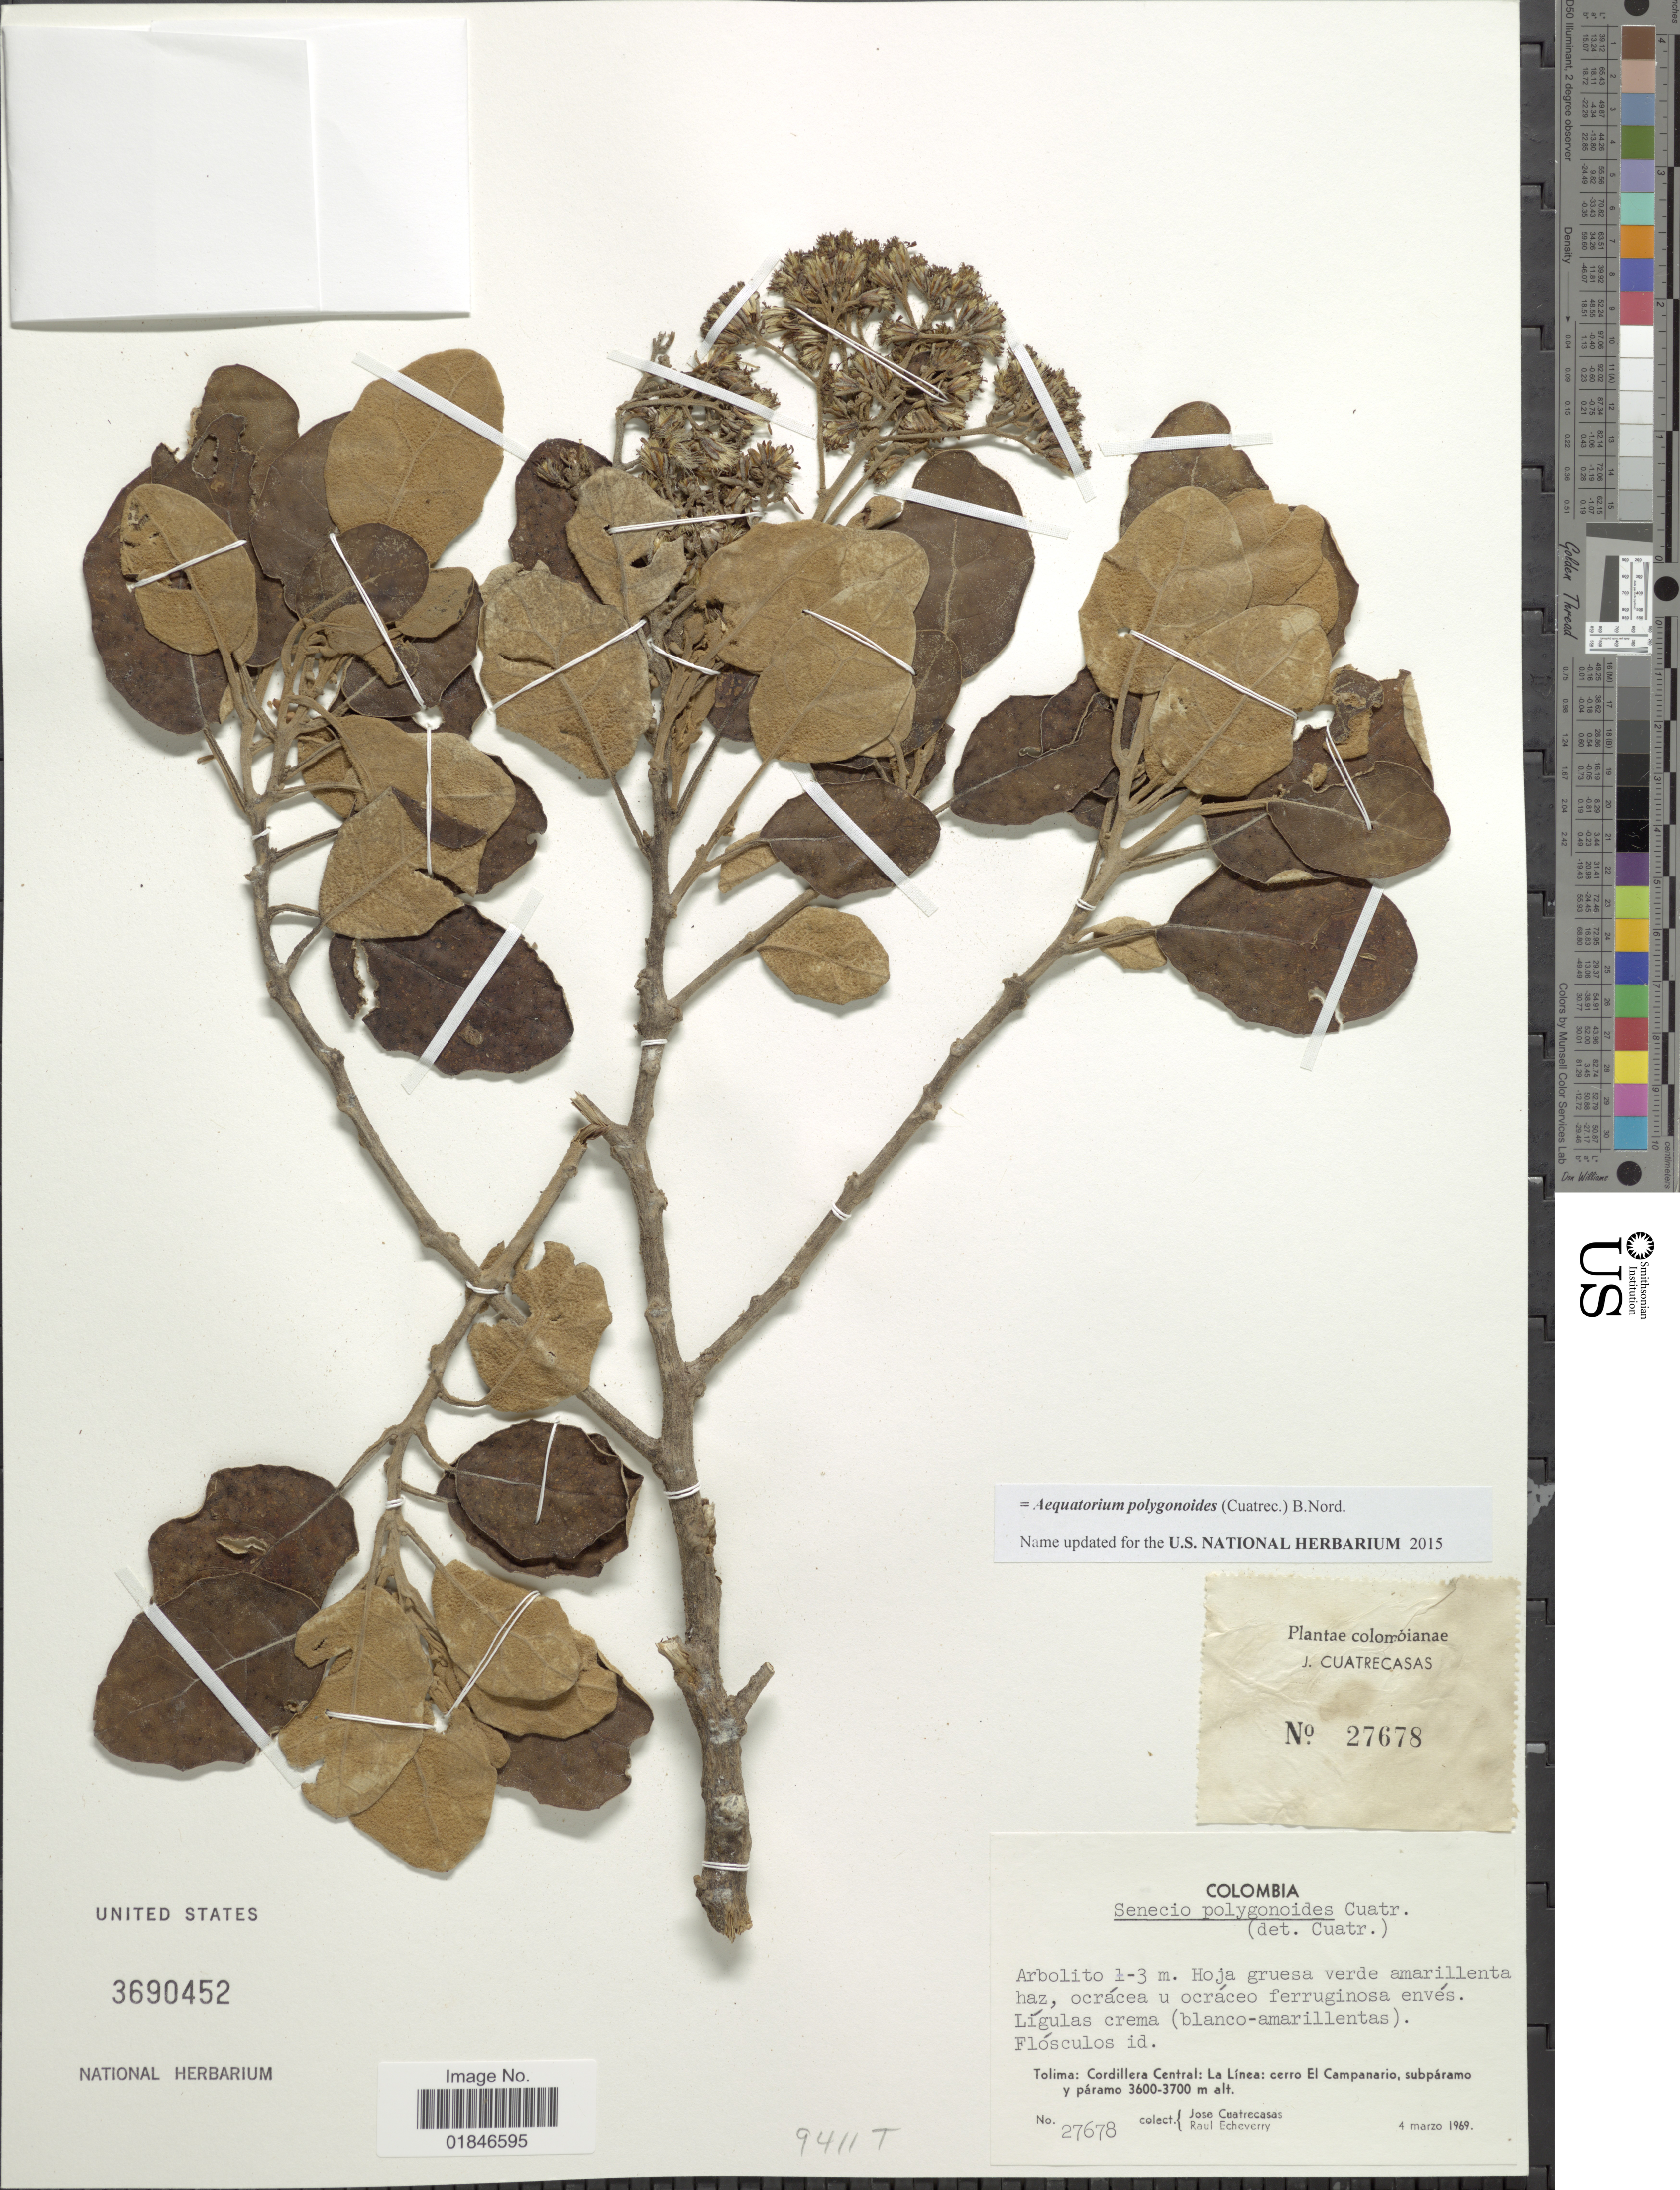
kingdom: Plantae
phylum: Tracheophyta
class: Magnoliopsida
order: Asterales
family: Asteraceae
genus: Aequatorium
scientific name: Aequatorium polygonoides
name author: B. Nord.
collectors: J. Cuatrecasas & R. Echeverry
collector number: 27678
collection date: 1969-03-04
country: Colombia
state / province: Tolima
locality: Tolima: Cordillera Central : La Linea: cerro El Campanario, subparamo y paramo.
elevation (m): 3600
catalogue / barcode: US 3690452